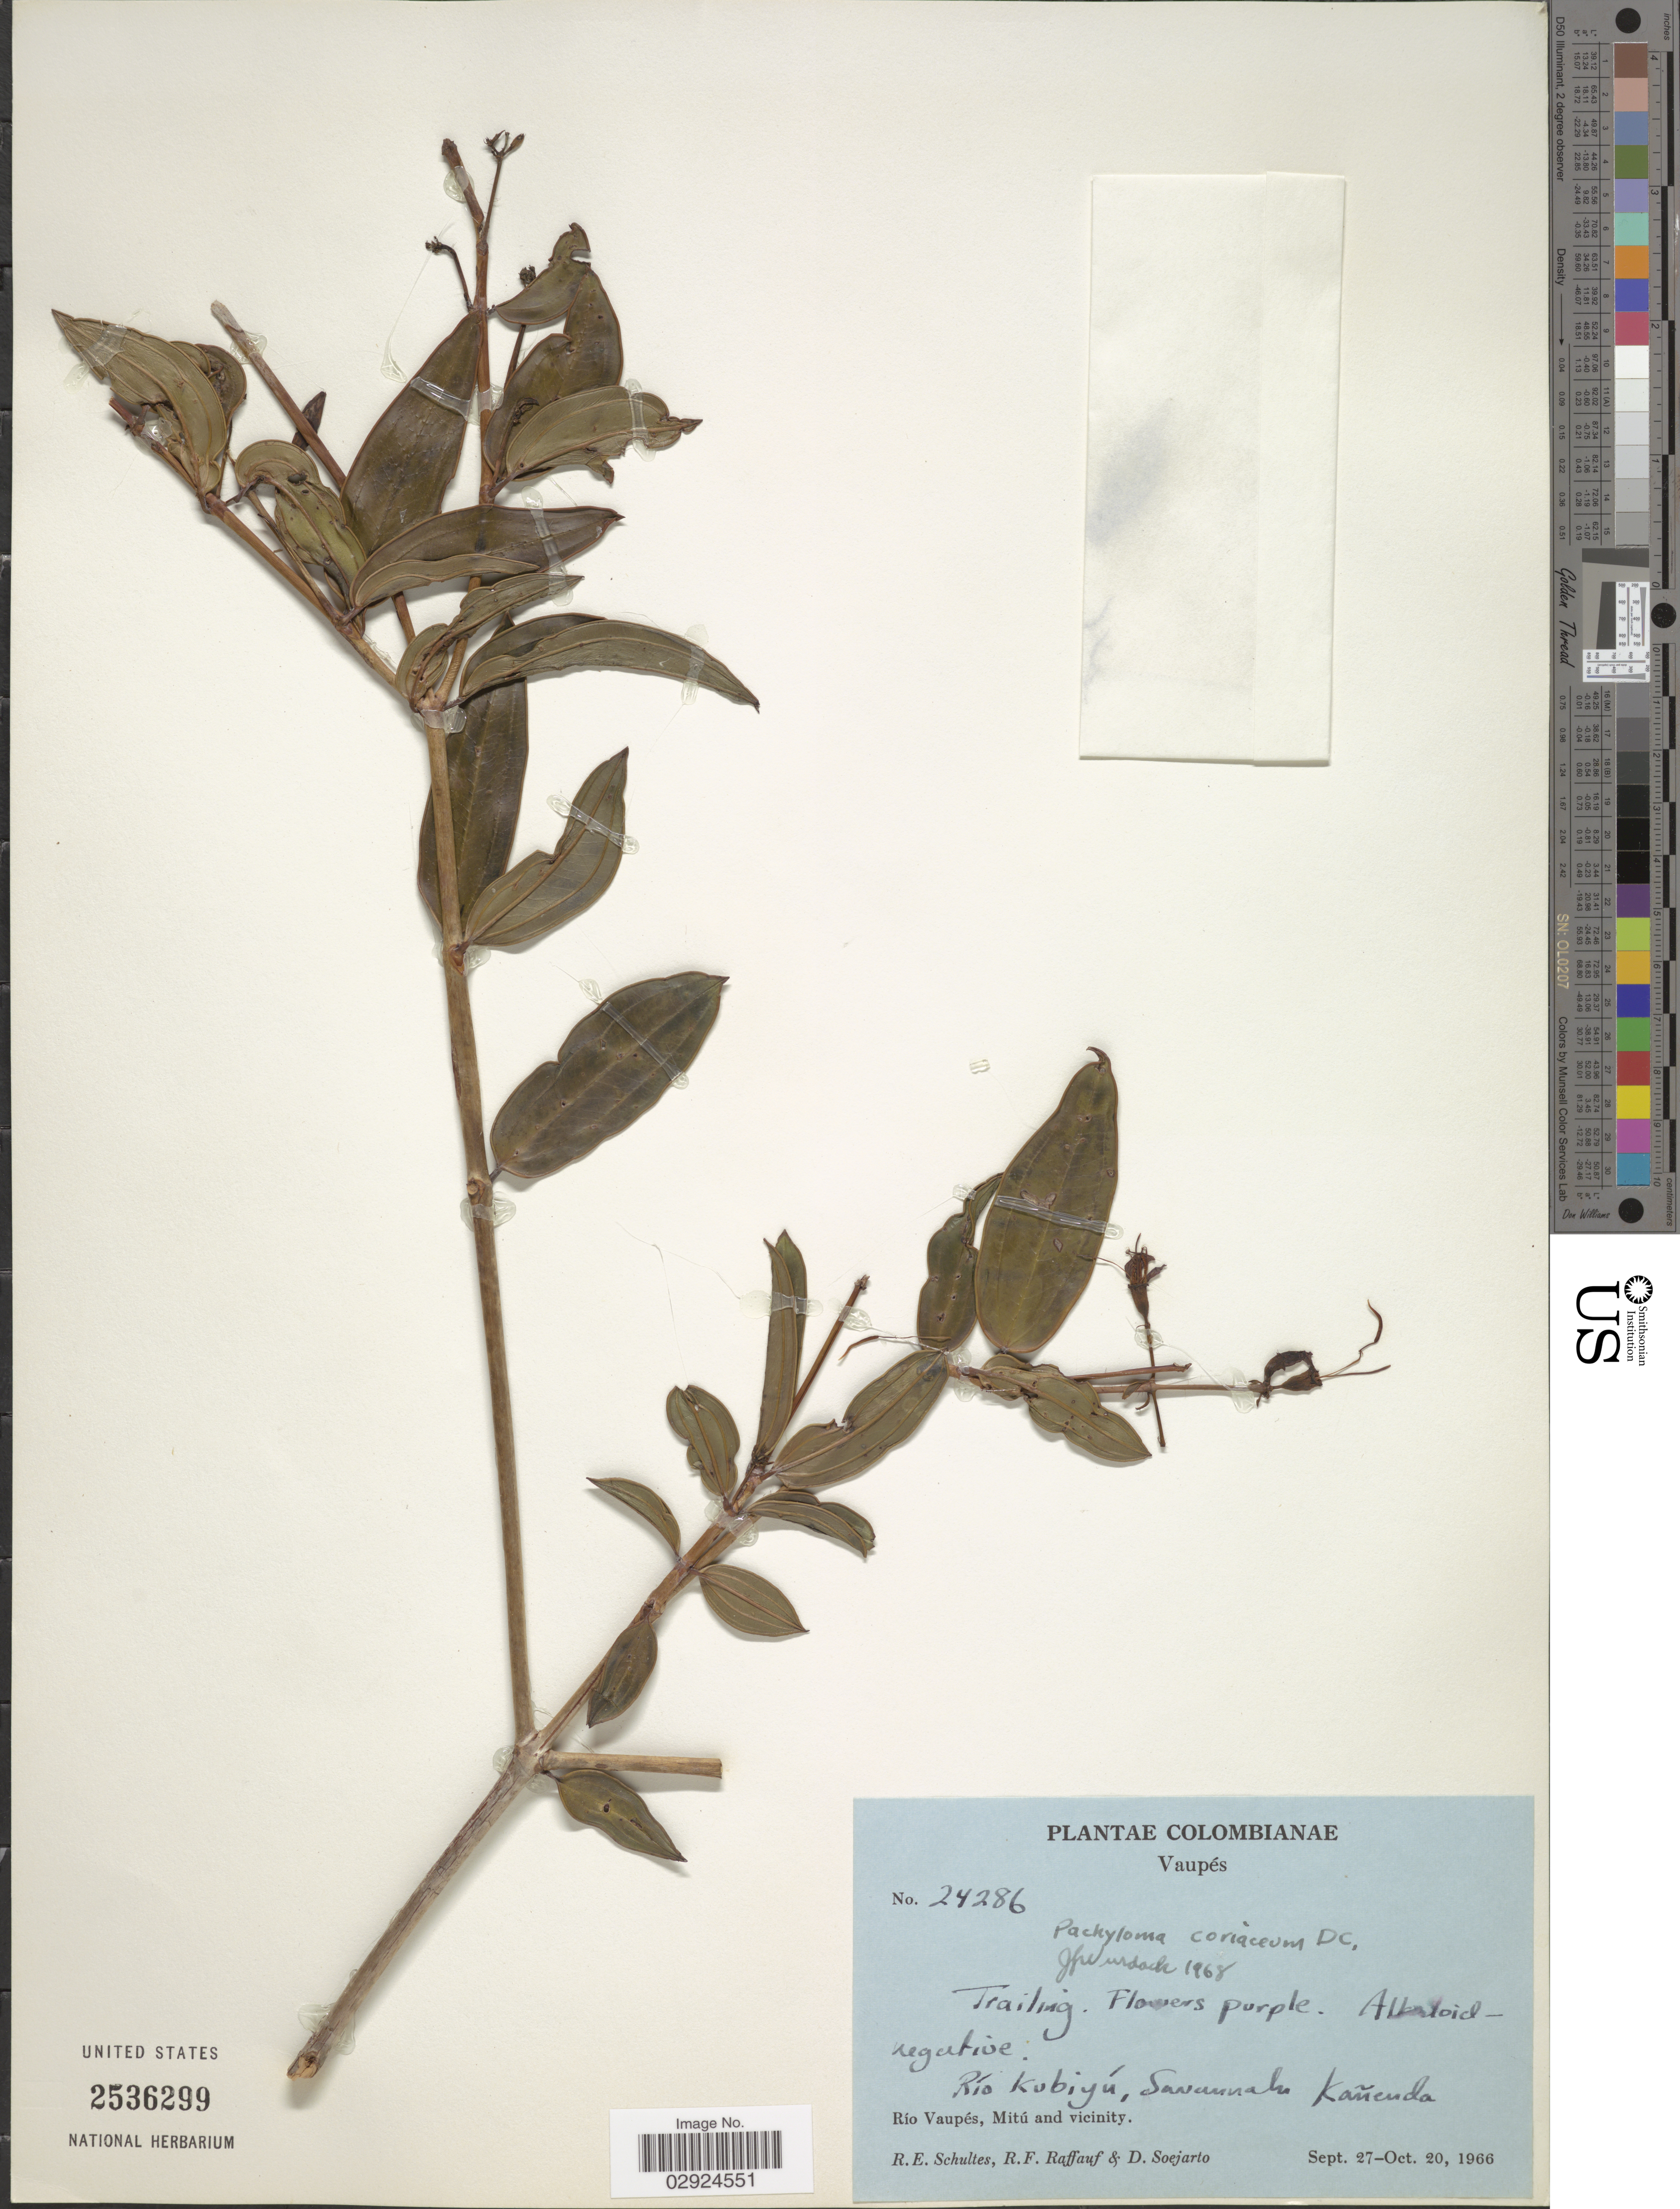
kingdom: Plantae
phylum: Tracheophyta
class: Magnoliopsida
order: Myrtales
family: Melastomataceae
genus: Pachyloma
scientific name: Pachyloma coriaceum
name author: DC.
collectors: R. E. Schultes, R. Raffauf & D. Soejarto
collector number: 24286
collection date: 1966-09-27/1966-10-20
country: Colombia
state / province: Vaupés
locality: Río Kubiyú, Savannah Kañenda. Río Vaupés, Mitú and vicinity.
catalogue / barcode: US 2536299